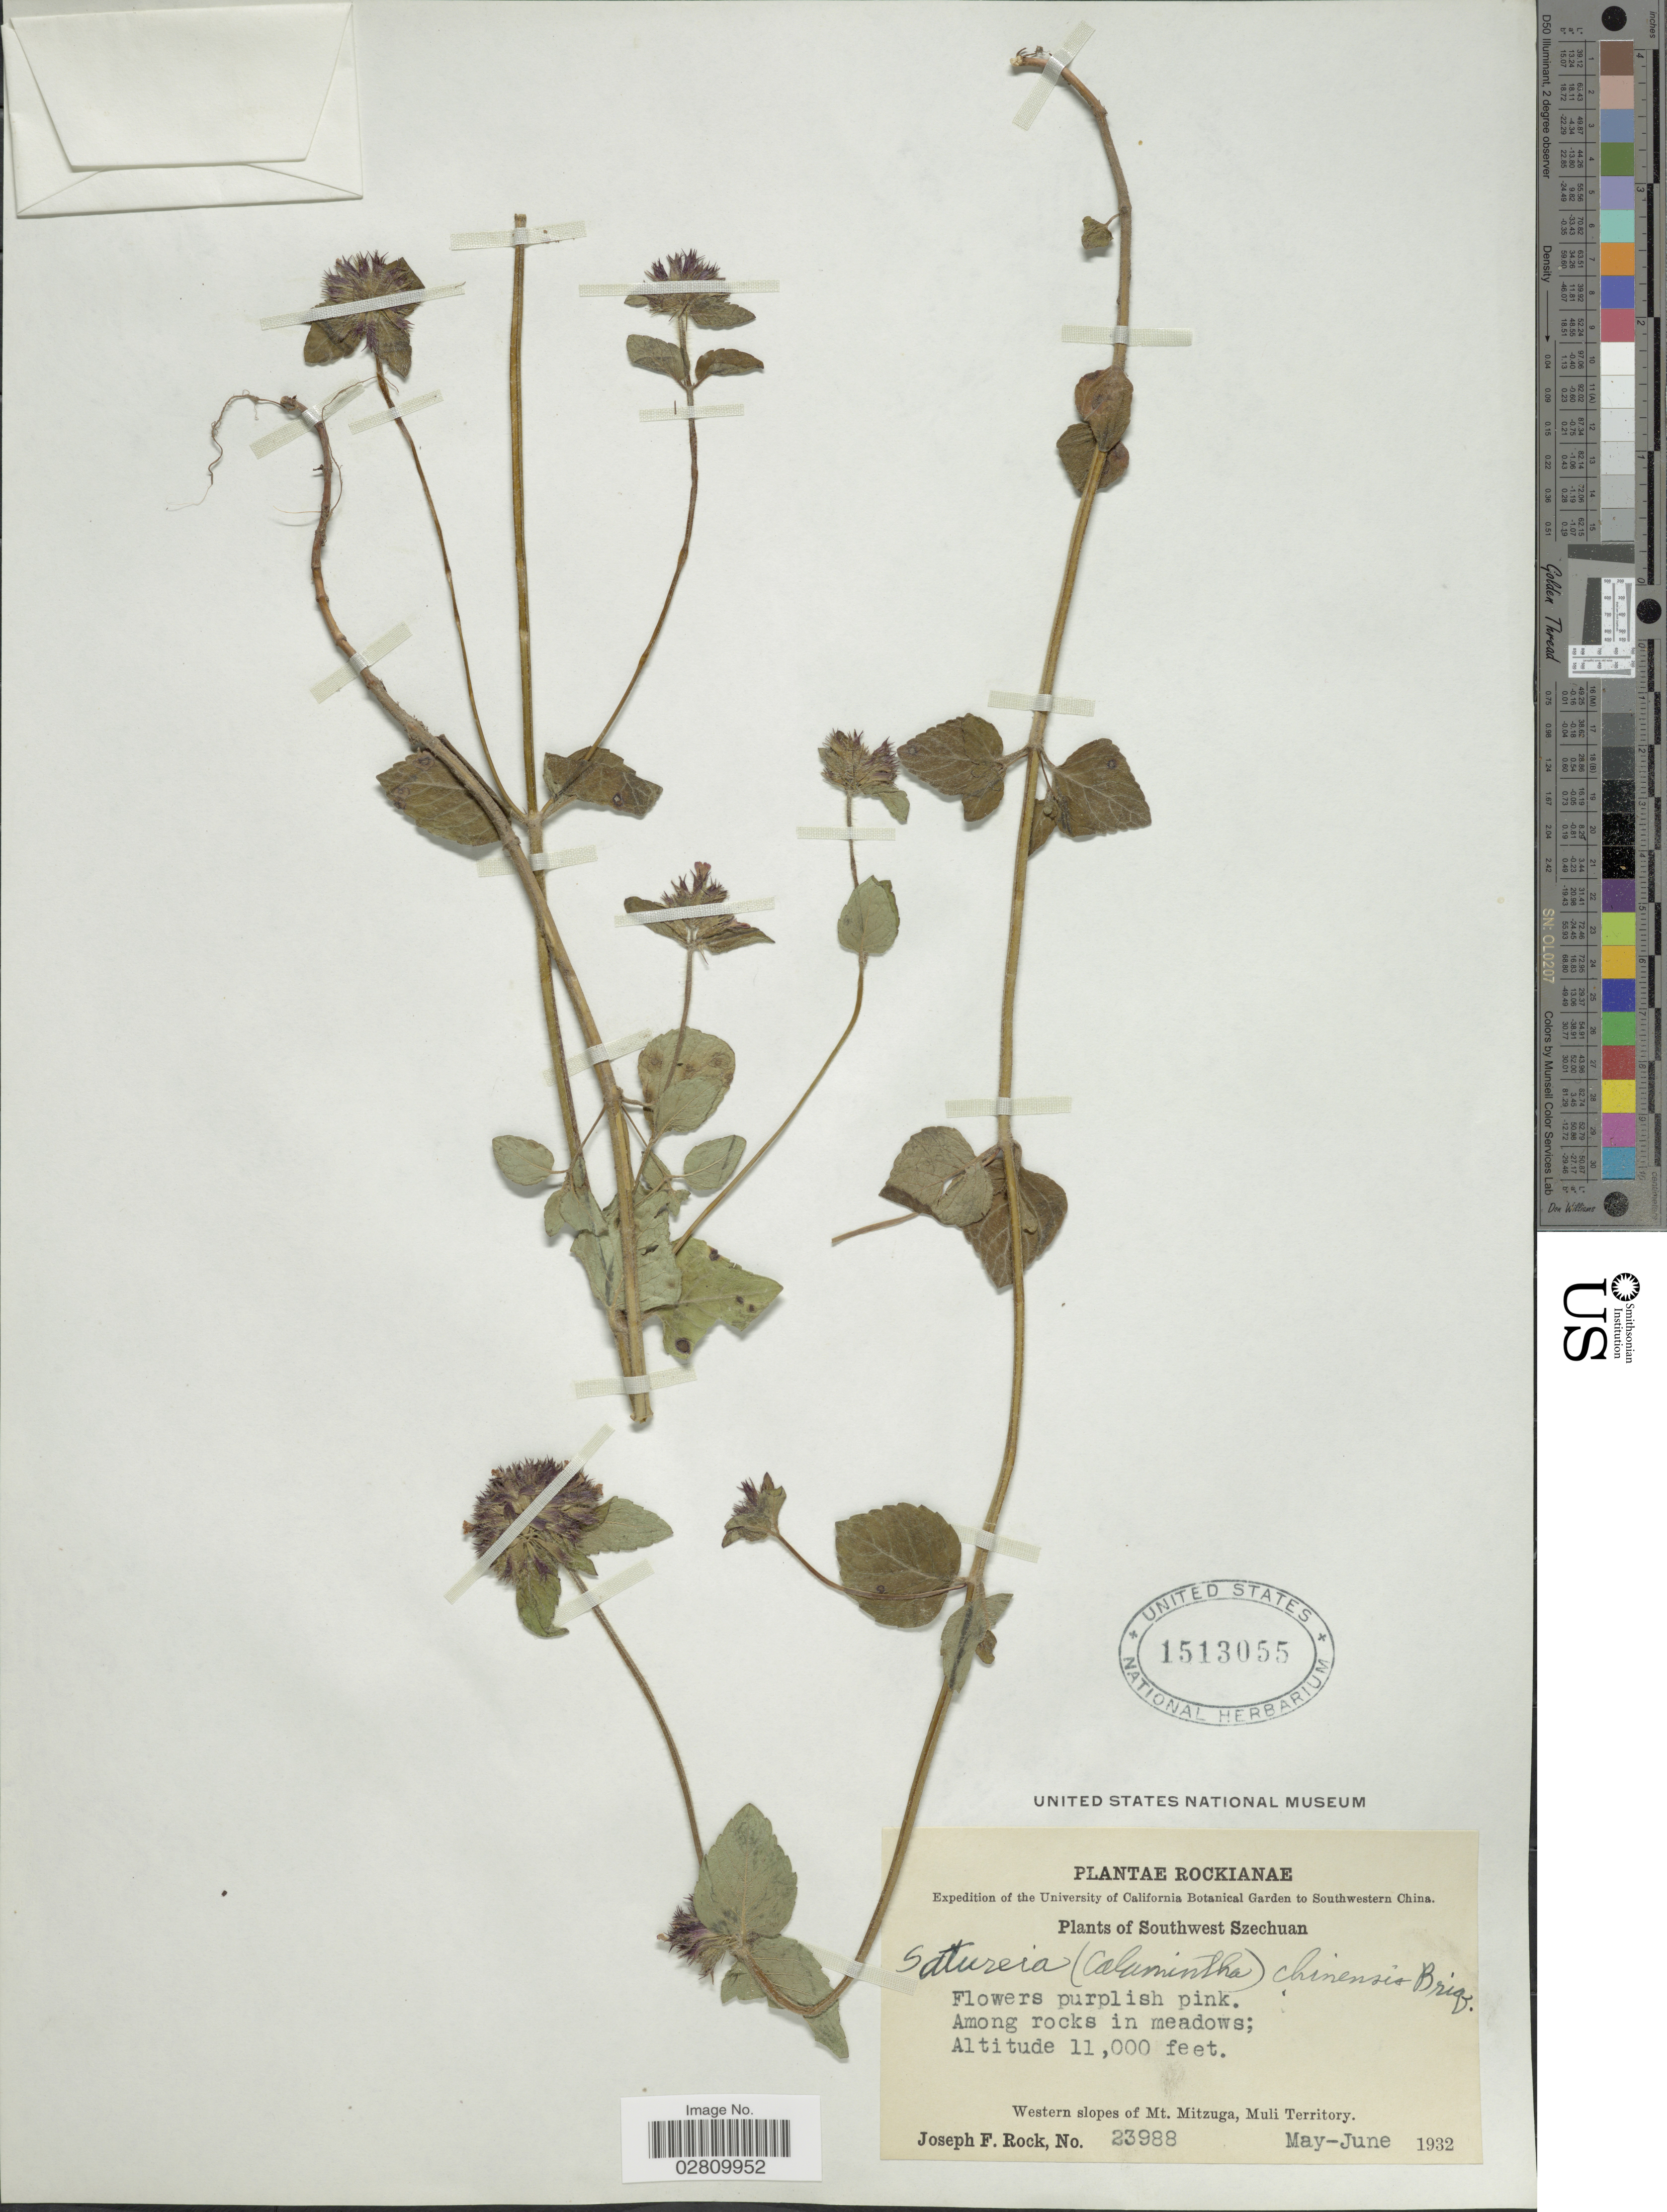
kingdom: Plantae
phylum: Tracheophyta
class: Magnoliopsida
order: Lamiales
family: Lamiaceae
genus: Calamintha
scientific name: Calamintha chinensis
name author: Benth.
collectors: J. F. Rock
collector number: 23988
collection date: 1932-05/1932-06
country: China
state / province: Sichuan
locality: Southwest Szechuan. Western slopes of Mt. Mitzuga, Muli Territory.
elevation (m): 3353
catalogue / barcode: US 1513055